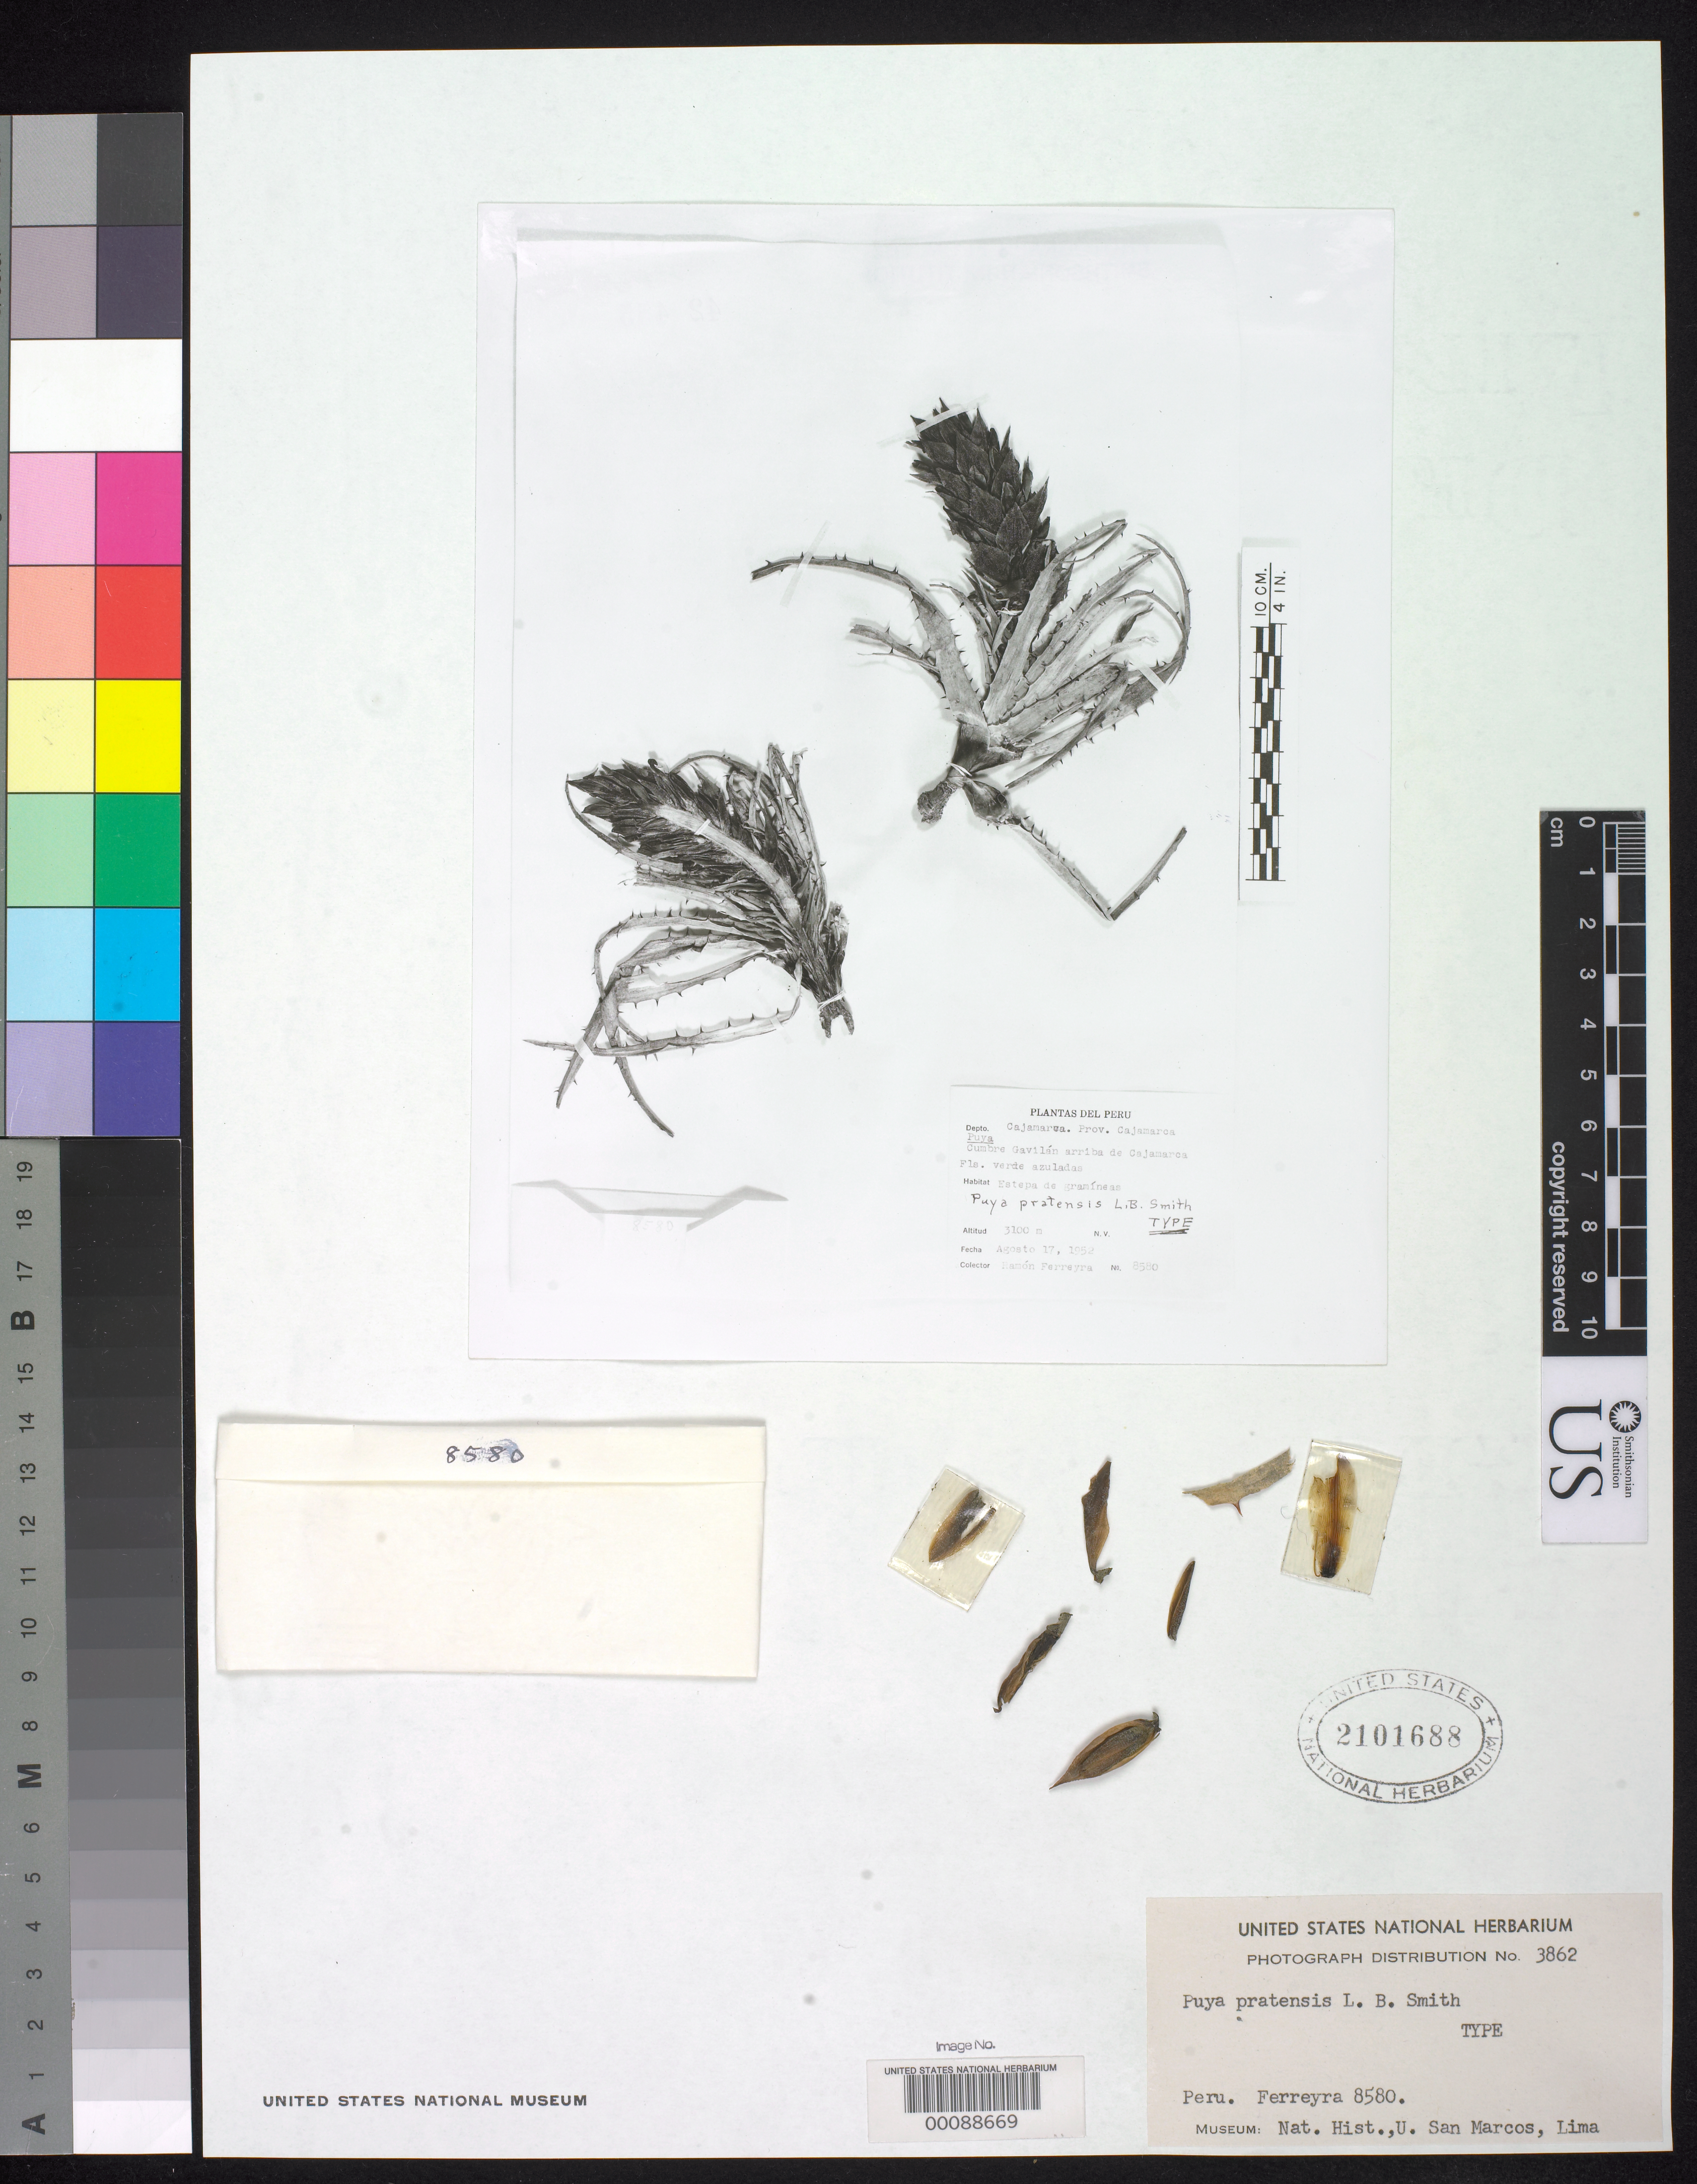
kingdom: Plantae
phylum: Tracheophyta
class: Liliopsida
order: Poales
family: Bromeliaceae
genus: Puya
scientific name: Puya pratensis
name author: L.B. Sm.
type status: Isotype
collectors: R. A. Ferreyra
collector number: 8580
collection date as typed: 17 Aug 1952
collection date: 1952-08-17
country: Peru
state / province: Cajamarca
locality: Cumbre Gavilán above Cajamarca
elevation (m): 3100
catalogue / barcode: US 2101688